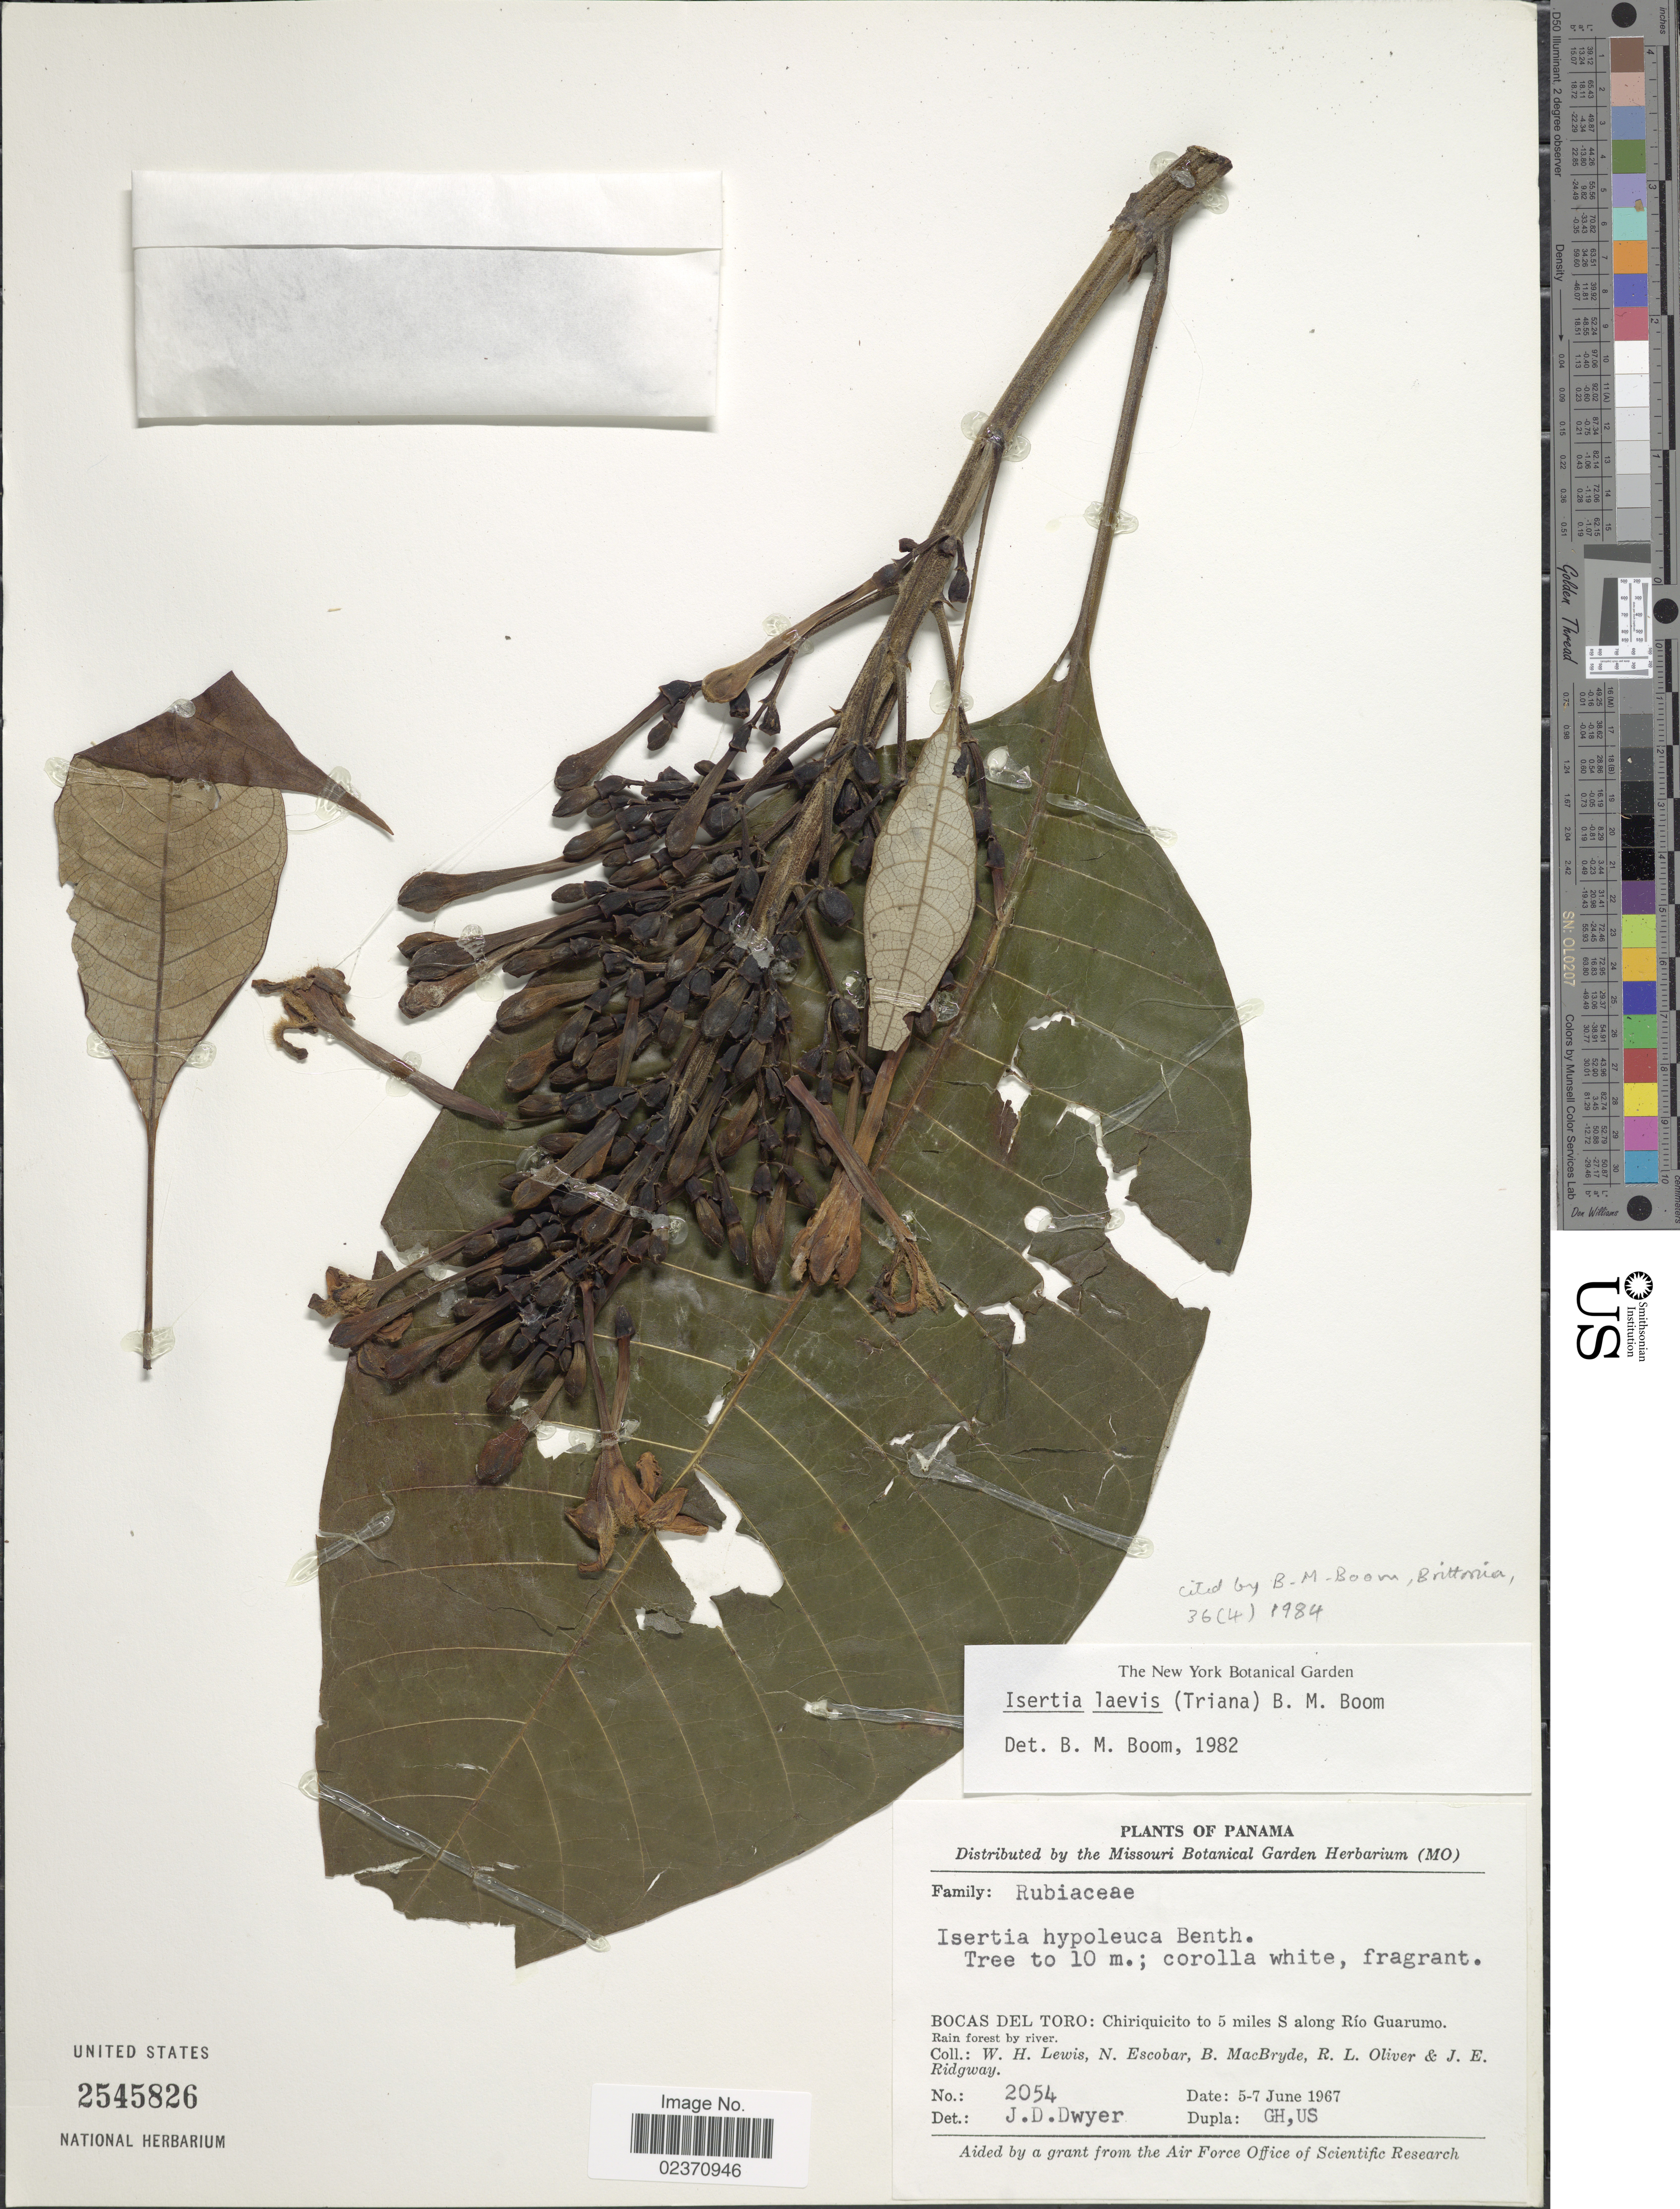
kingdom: Plantae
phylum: Tracheophyta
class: Magnoliopsida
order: Gentianales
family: Rubiaceae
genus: Isertia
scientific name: Isertia laevis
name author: (Triana) B.M. Boom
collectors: W. H. Lewis, N. Escobar, B. MacBryde, R. Oliver & J. Ridgway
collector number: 2054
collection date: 1967-06-05/1967-06-07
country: Panama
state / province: Bocas del Toro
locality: Chiriquicito to 5 miles S along Rio Guarumo, rain forest by river.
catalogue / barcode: US 2545826